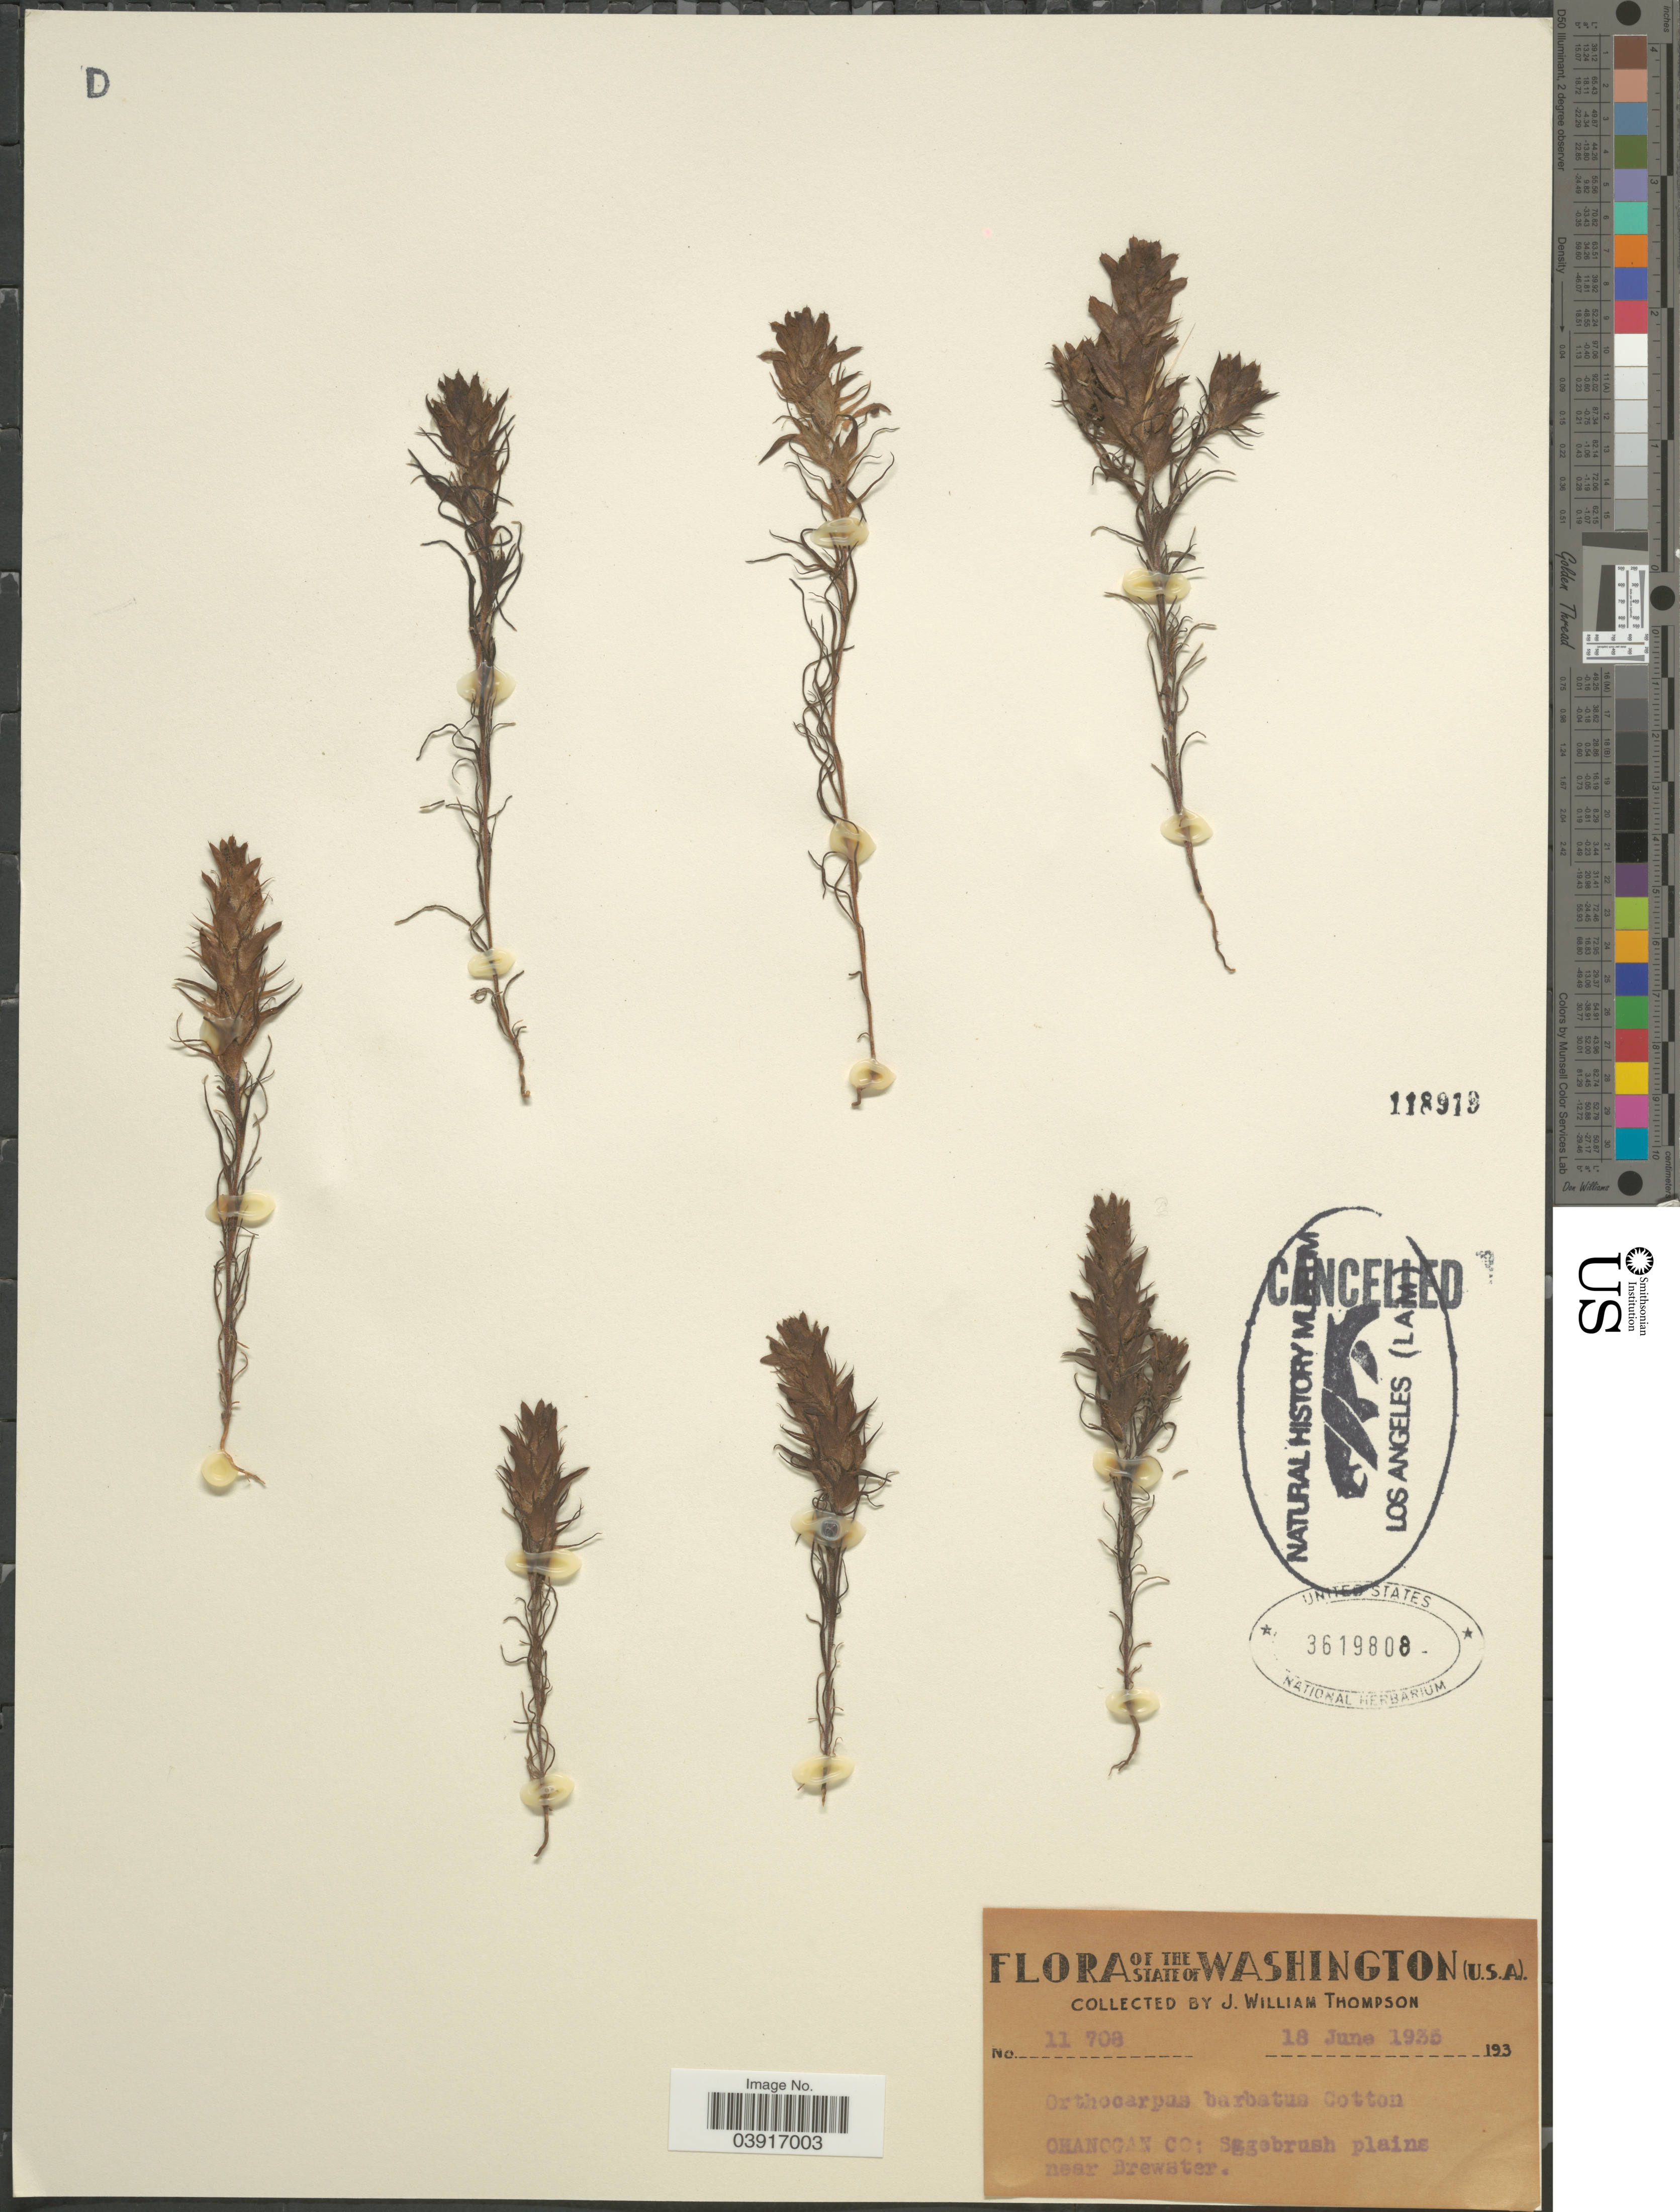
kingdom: Plantae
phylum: Tracheophyta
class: Magnoliopsida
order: Lamiales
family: Orobanchaceae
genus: Orthocarpus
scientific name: Orthocarpus barbatus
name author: J.S. Cotton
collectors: J. W. Thompson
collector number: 11708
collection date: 1935-06-18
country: United States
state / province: Washington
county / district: Okanogan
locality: Okanogan Co: Sagebrush plains near Brewster.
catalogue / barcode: US 3619808